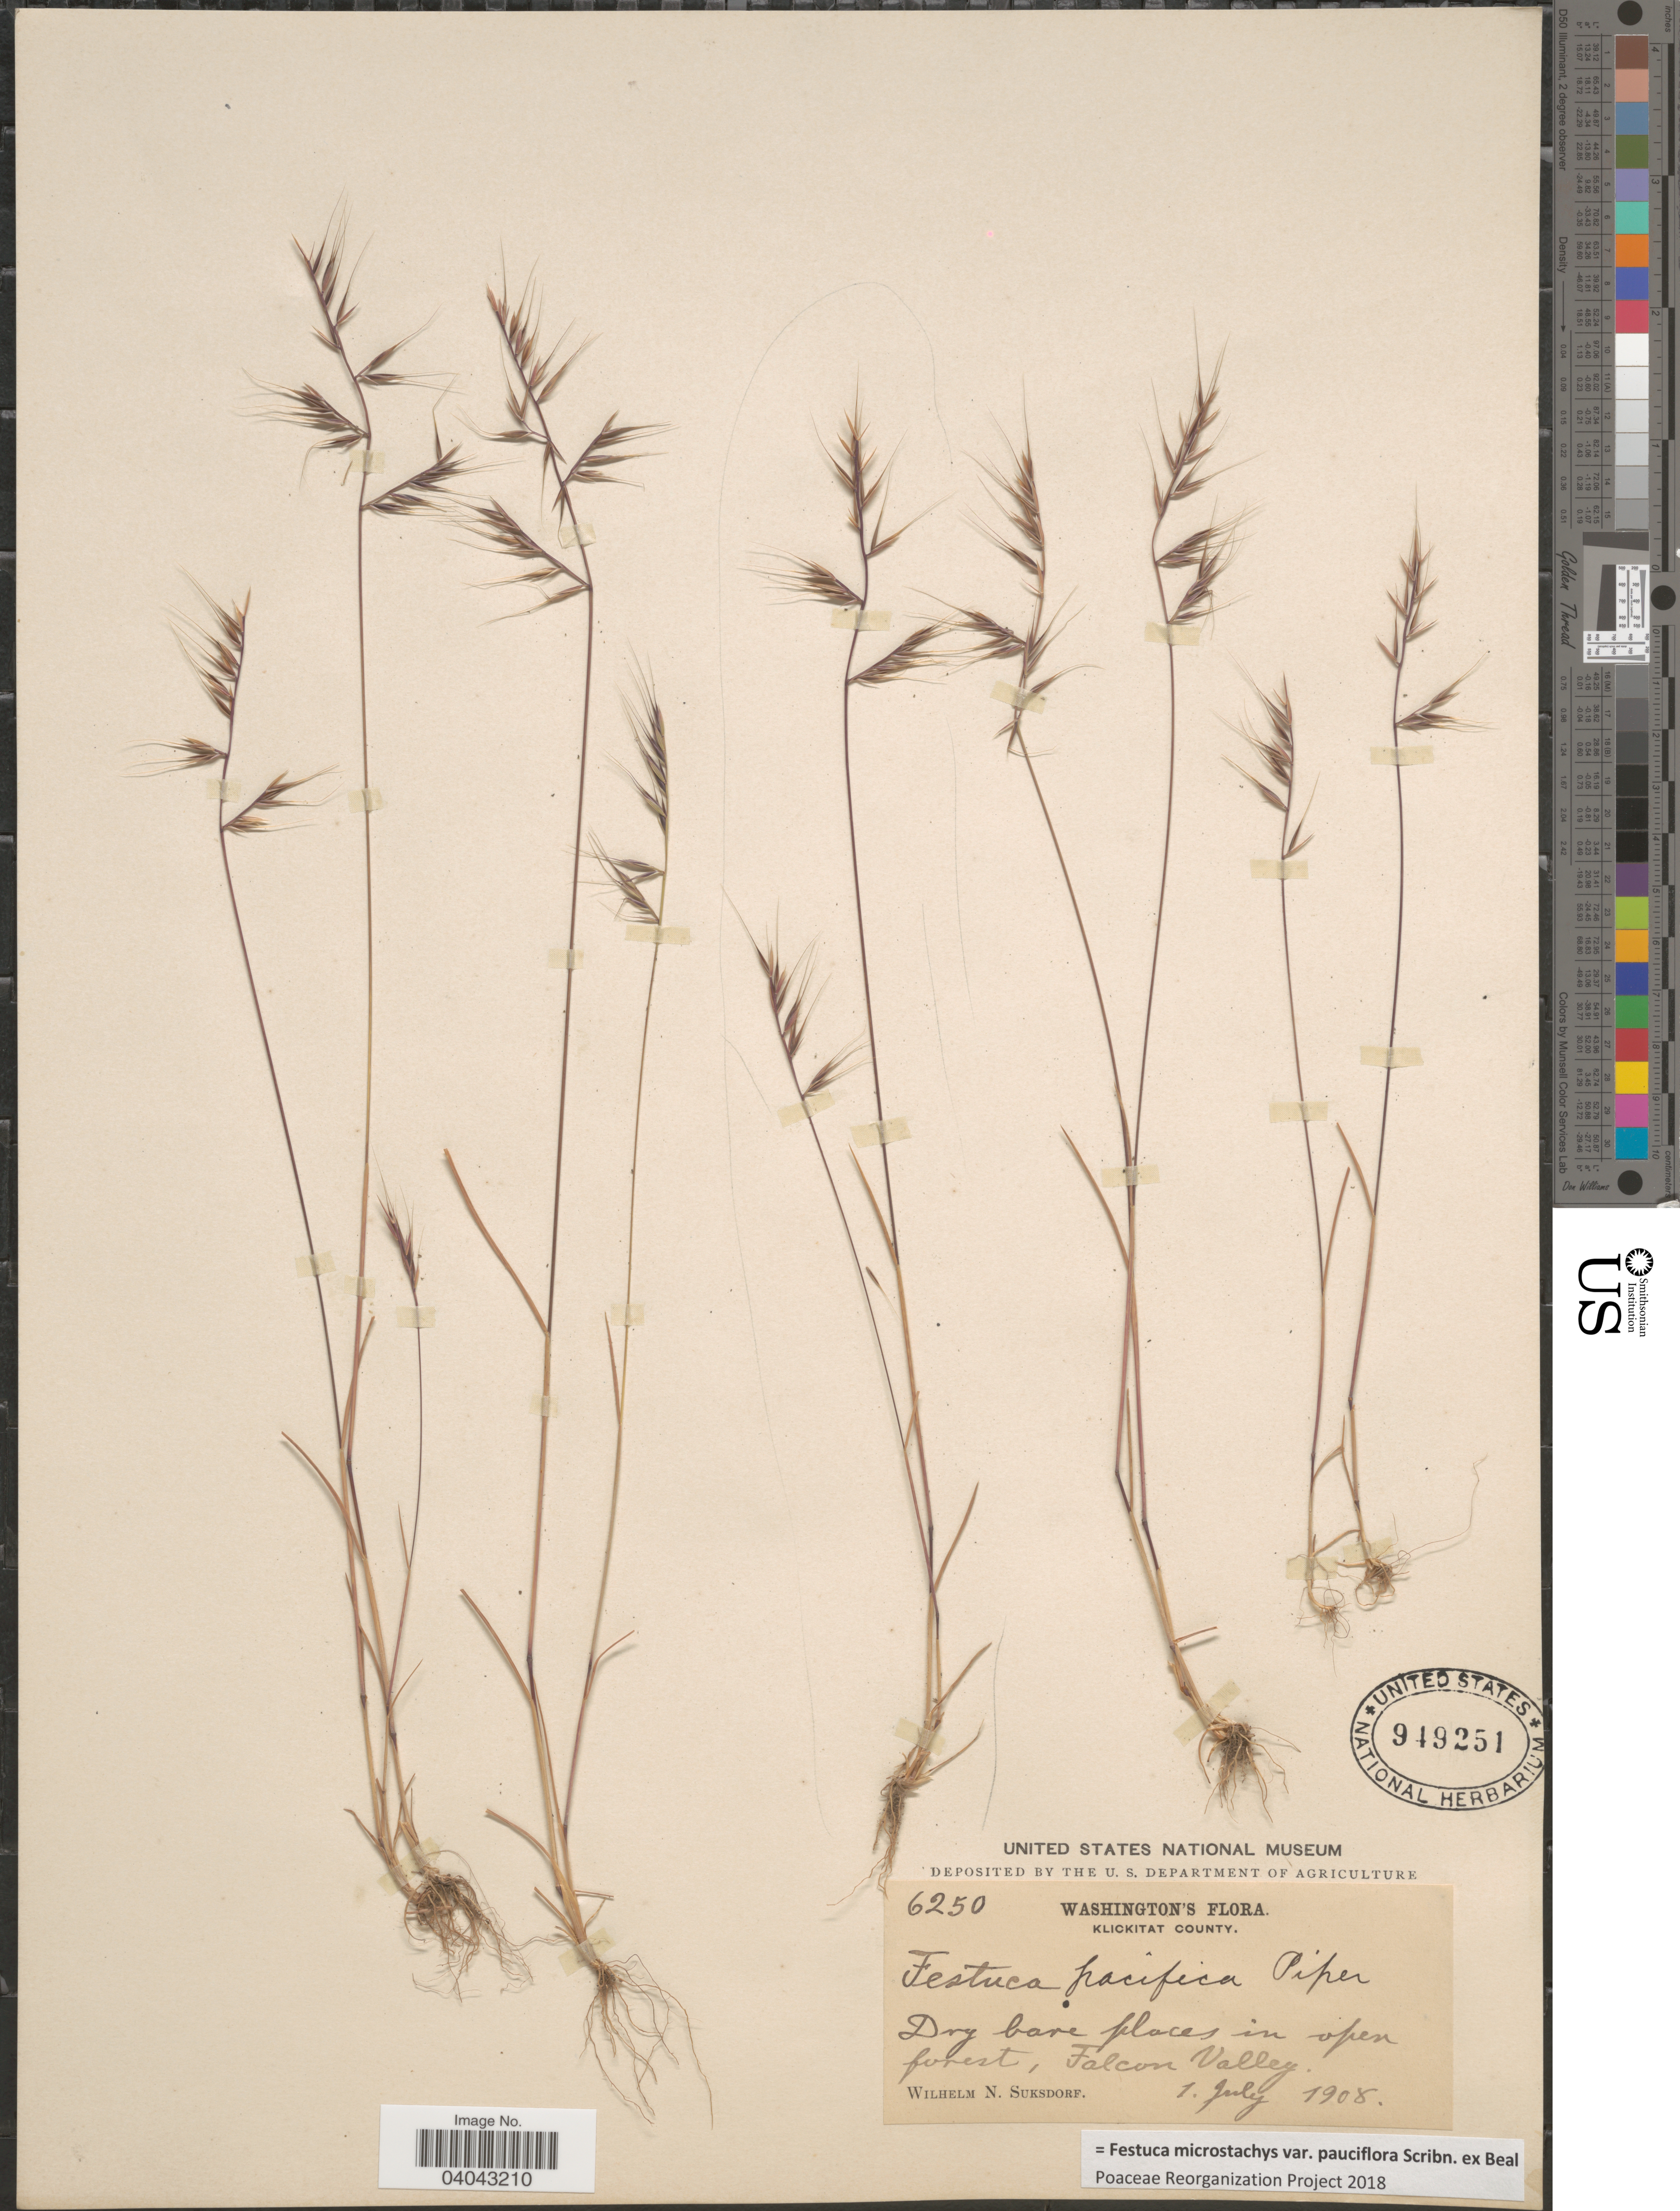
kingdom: Plantae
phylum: Tracheophyta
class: Liliopsida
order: Poales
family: Poaceae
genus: Festuca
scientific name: Festuca microstachys var. pauciflora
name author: Scribn. ex W.J. Beal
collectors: W. N. Suksdorf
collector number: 6250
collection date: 1908-07-01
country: United States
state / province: Washington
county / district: Klickitat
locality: Klickitat County. Falcon Valley.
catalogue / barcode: US 949251